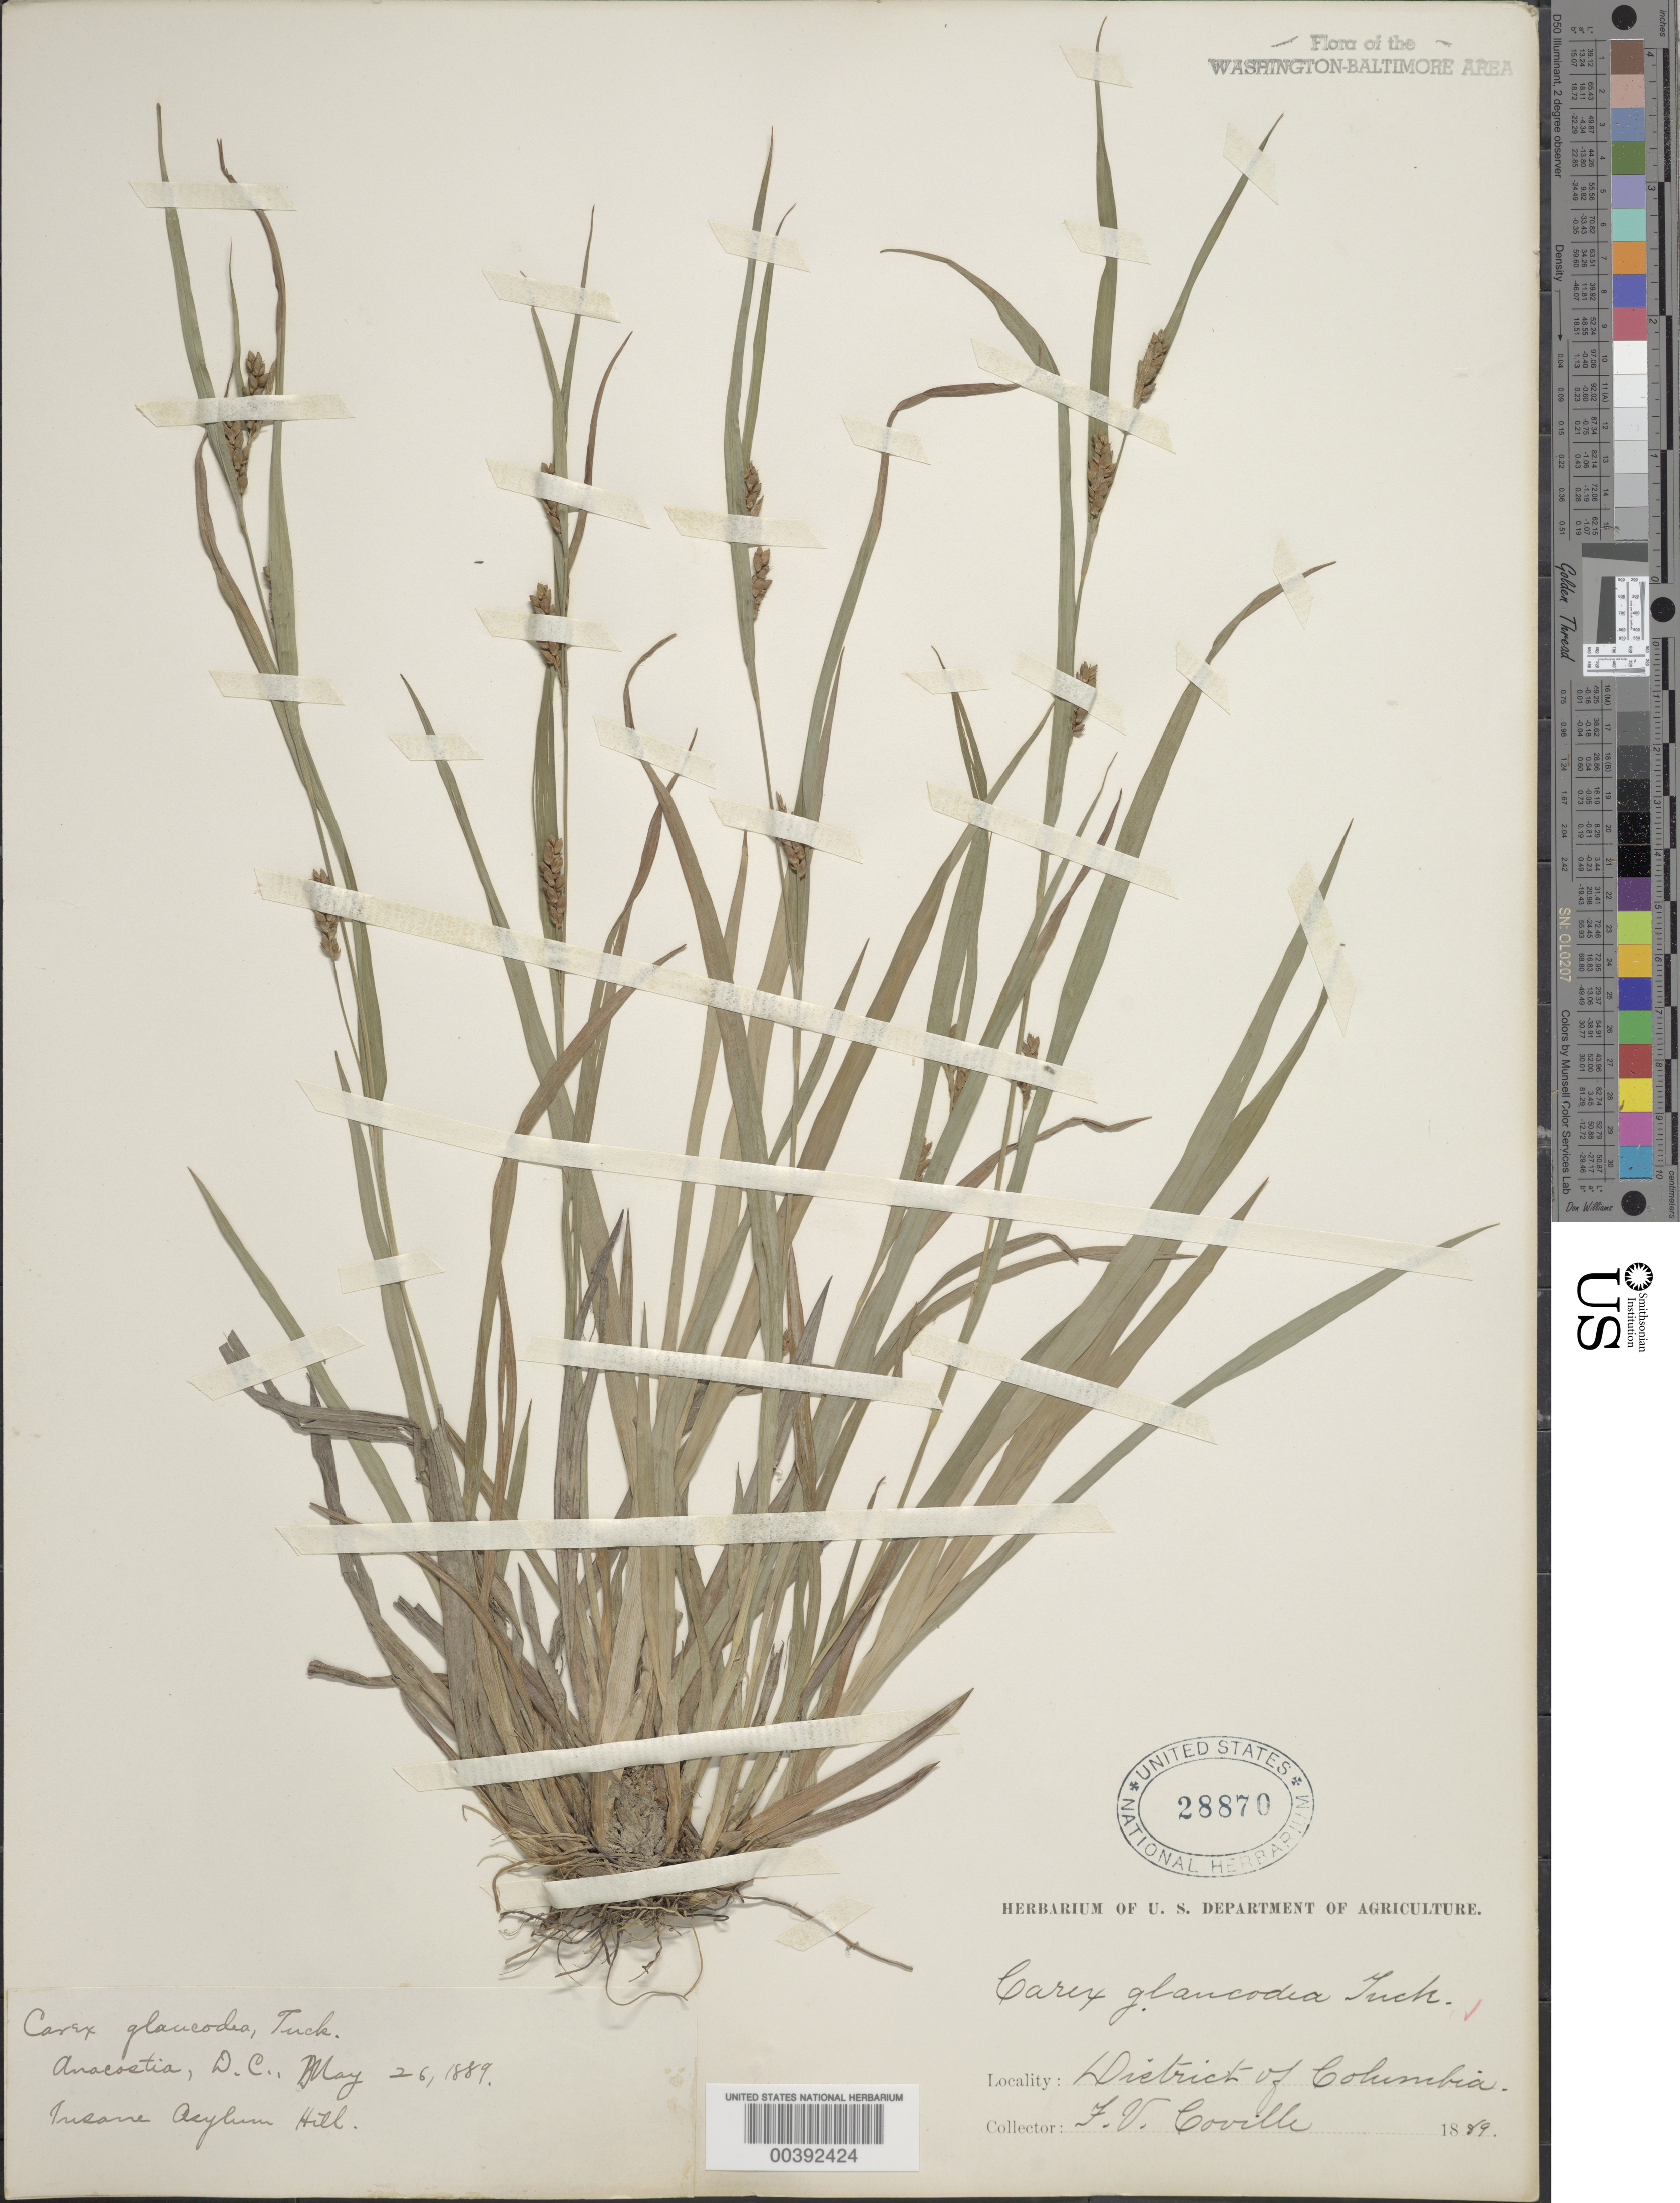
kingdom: Plantae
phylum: Tracheophyta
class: Liliopsida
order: Poales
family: Cyperaceae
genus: Carex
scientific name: Carex glaucodea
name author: Tuck. ex Olney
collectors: F. V. Coville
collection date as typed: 26 May 1889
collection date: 1889-05-26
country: United States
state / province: District of Columbia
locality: Anacostia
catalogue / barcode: US 28870